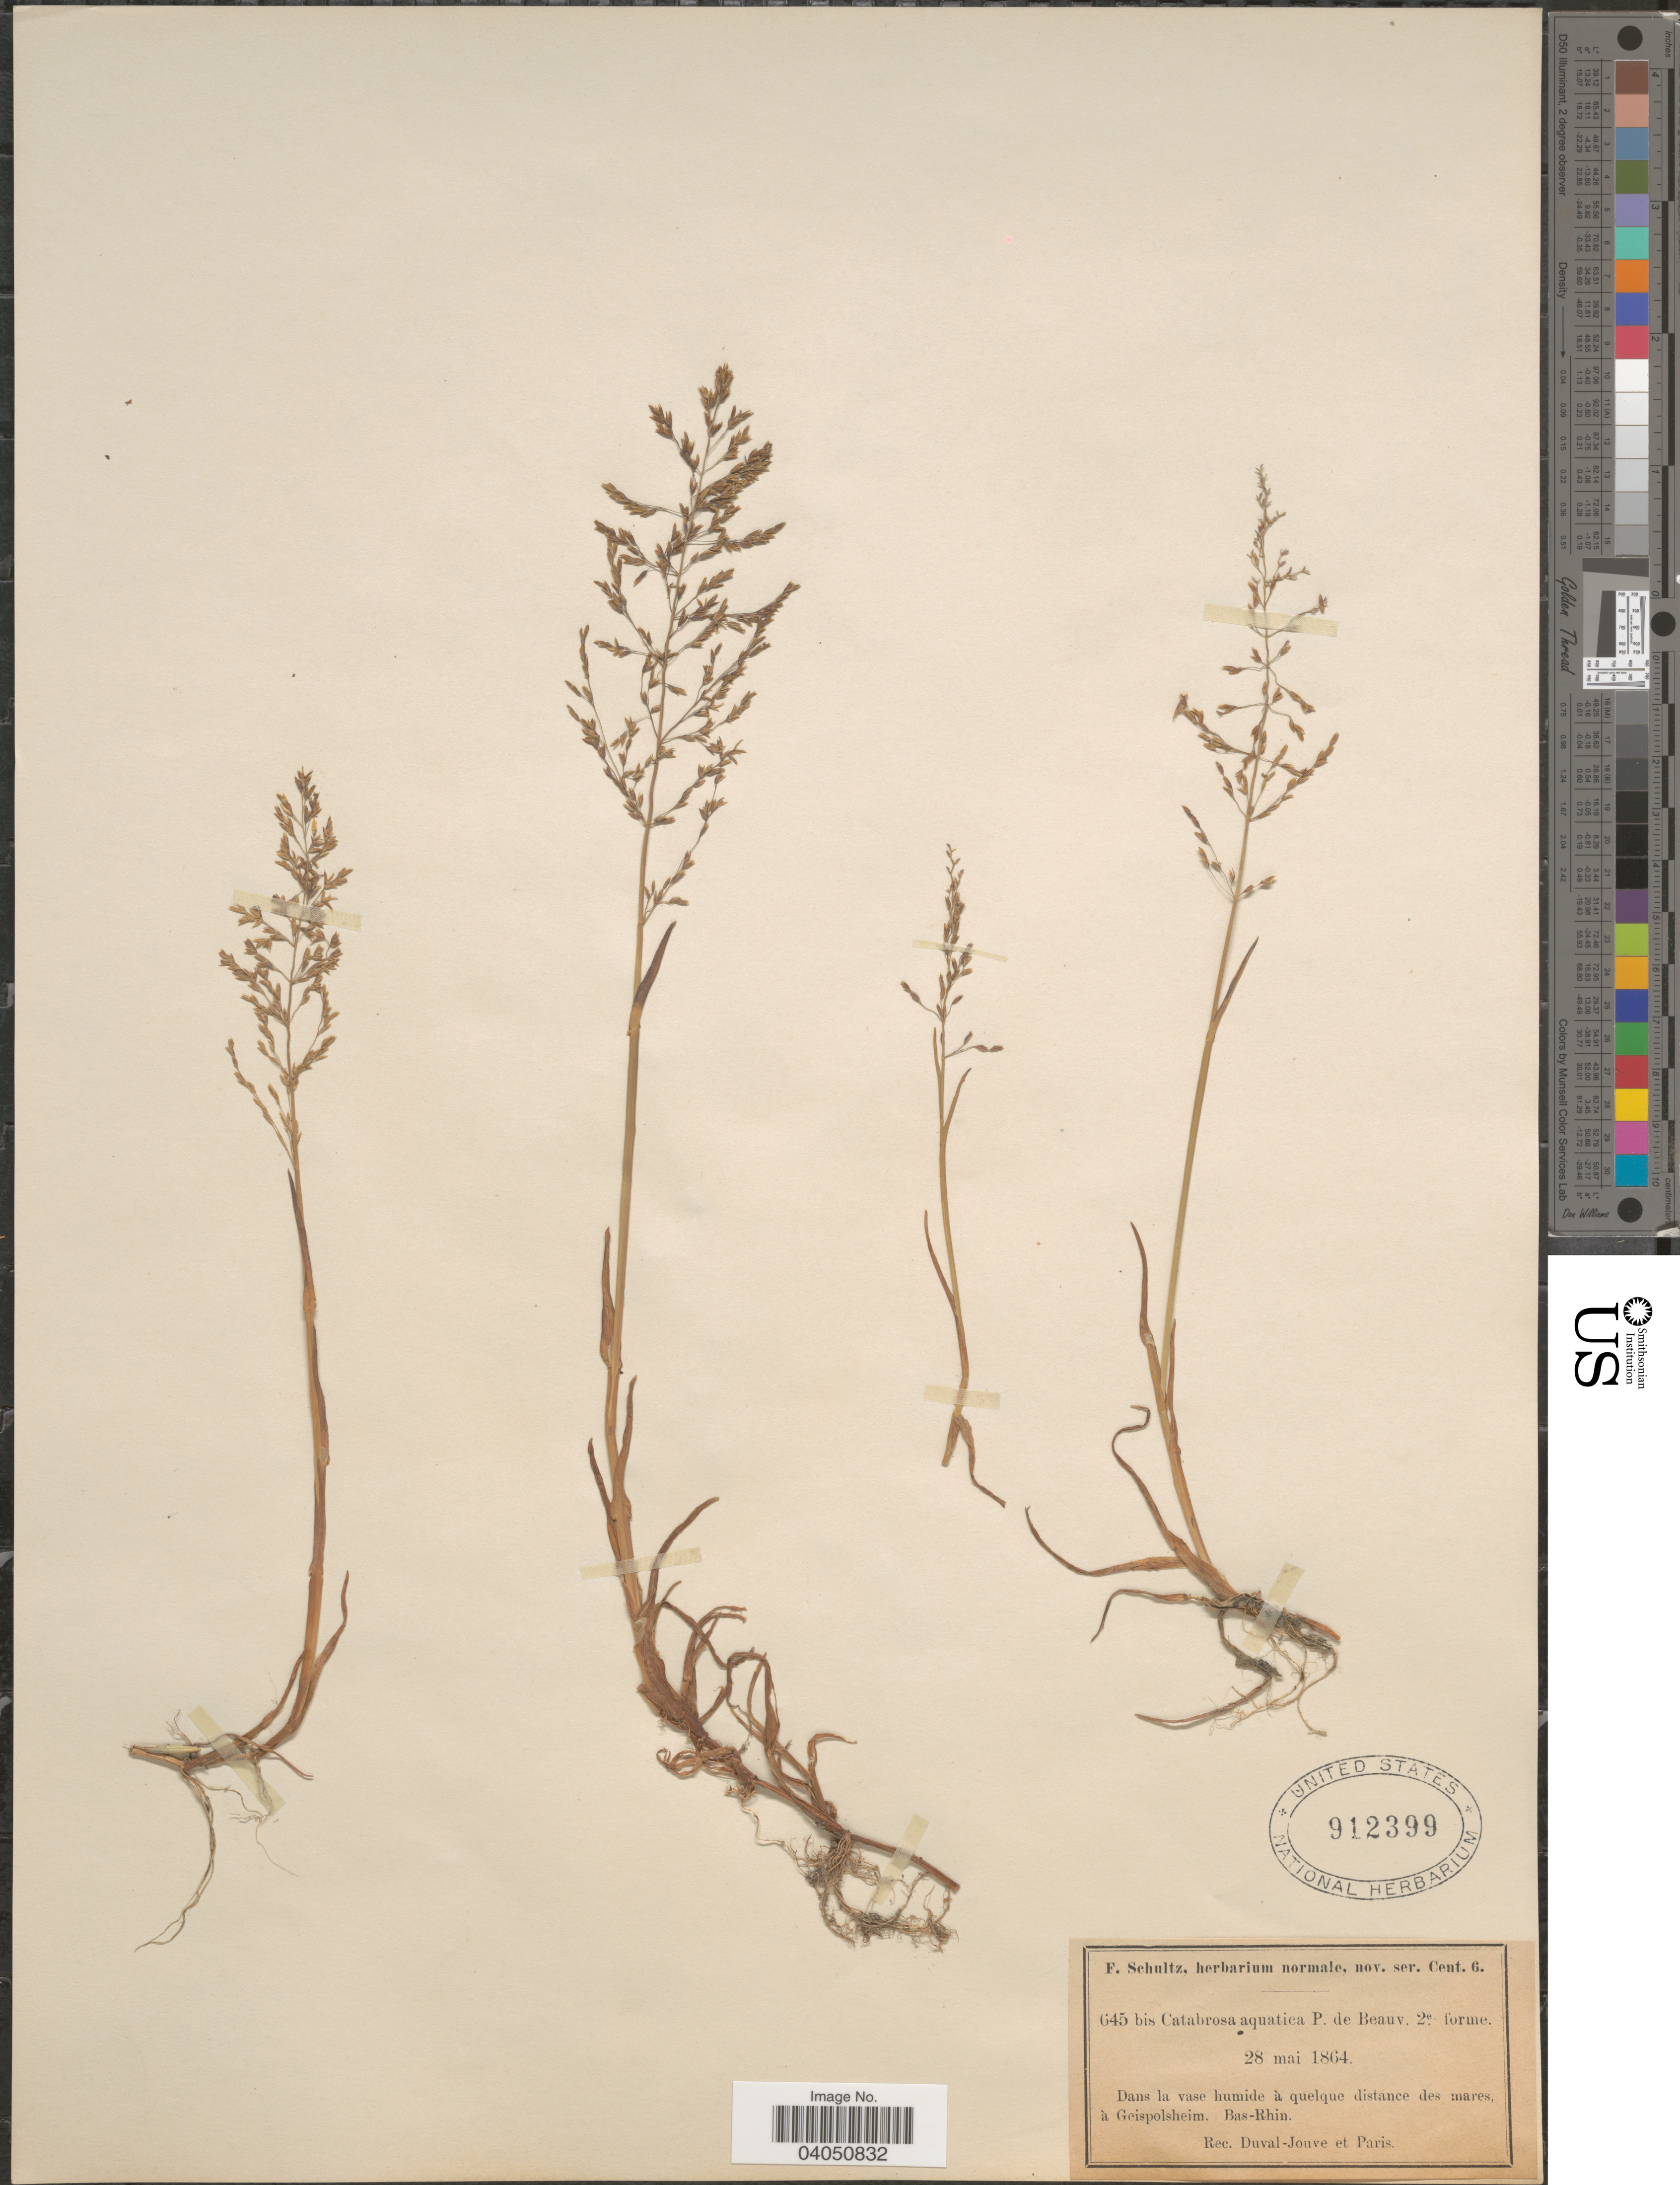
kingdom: Plantae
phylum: Tracheophyta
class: Liliopsida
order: Poales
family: Poaceae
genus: Catabrosa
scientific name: Catabrosa aquatica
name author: (L.) P. Beauv.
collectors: F. Schultz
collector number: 645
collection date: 1864-05-28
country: France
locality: Dans la vase humide à quelque distance des mares, à Geispolsheim. Bas-Rhin.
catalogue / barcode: US 912399